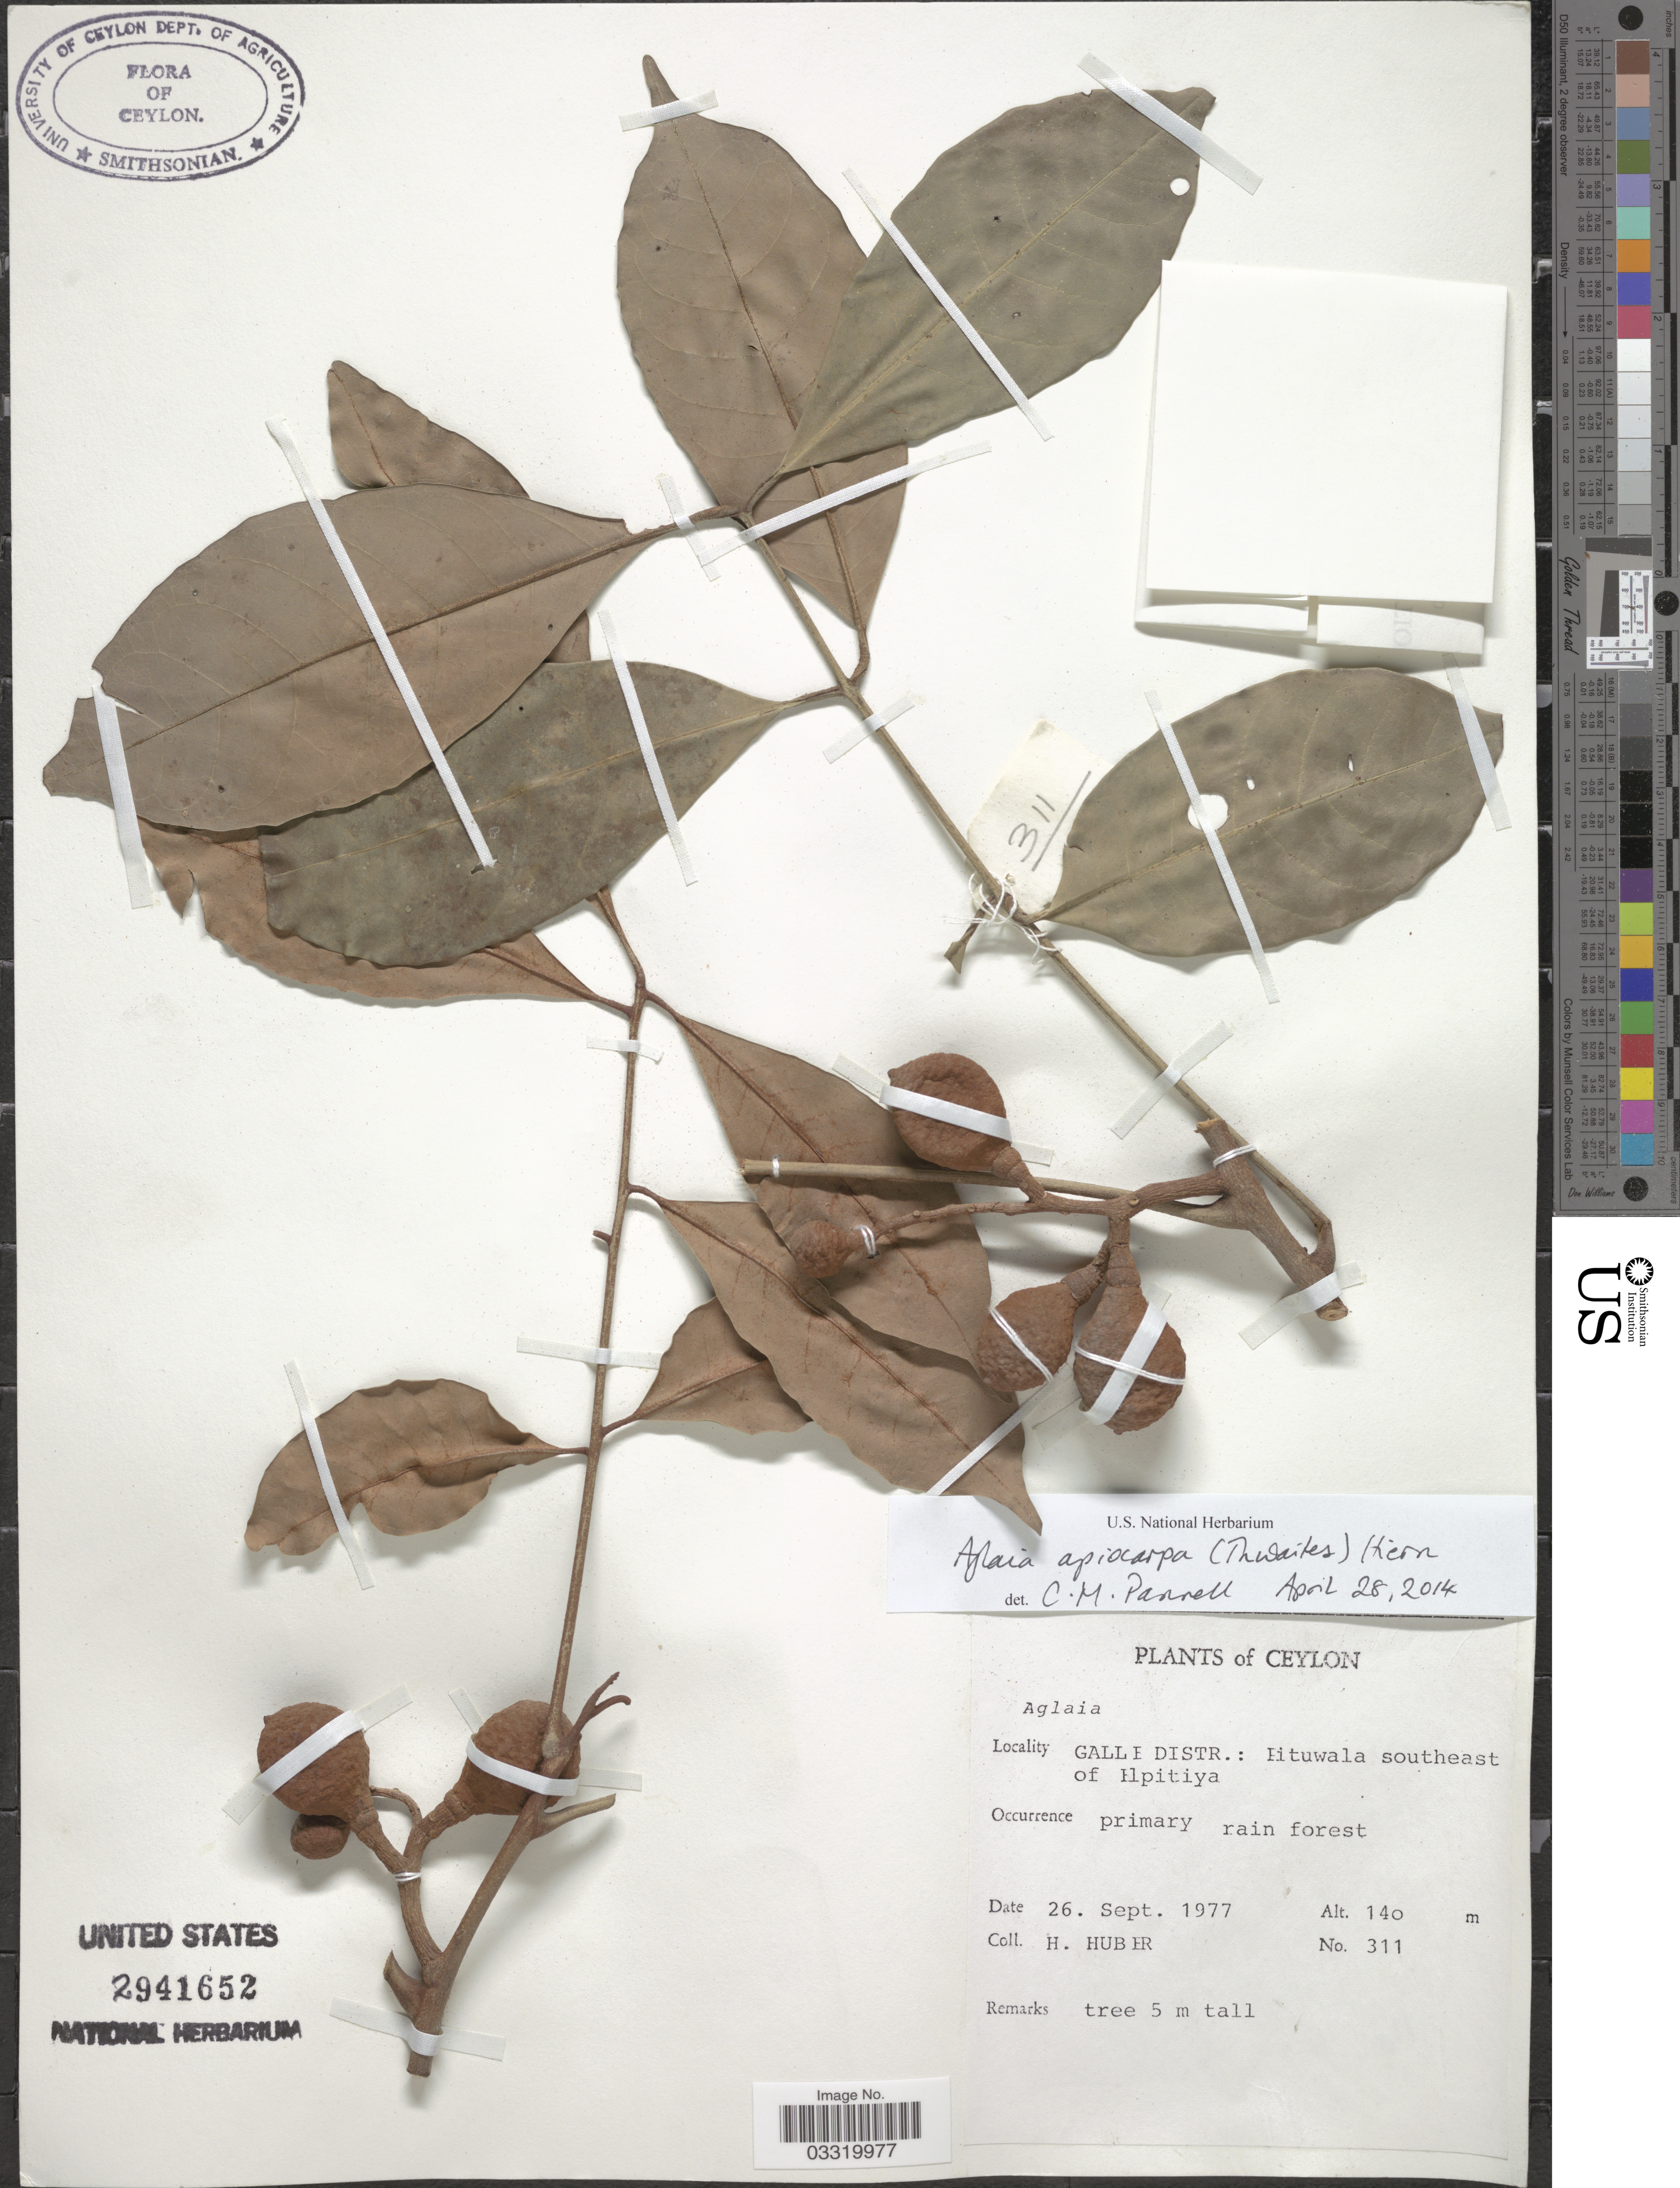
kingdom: Plantae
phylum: Tracheophyta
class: Magnoliopsida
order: Sapindales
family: Meliaceae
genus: Aglaia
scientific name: Aglaia apiocarpa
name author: Hiern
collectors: H. Huber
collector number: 311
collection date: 1977-09-26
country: Sri Lanka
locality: Ceylon. Galle Distr.: Pituwala southeast of Elpitiya.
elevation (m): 140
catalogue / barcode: US 2941652